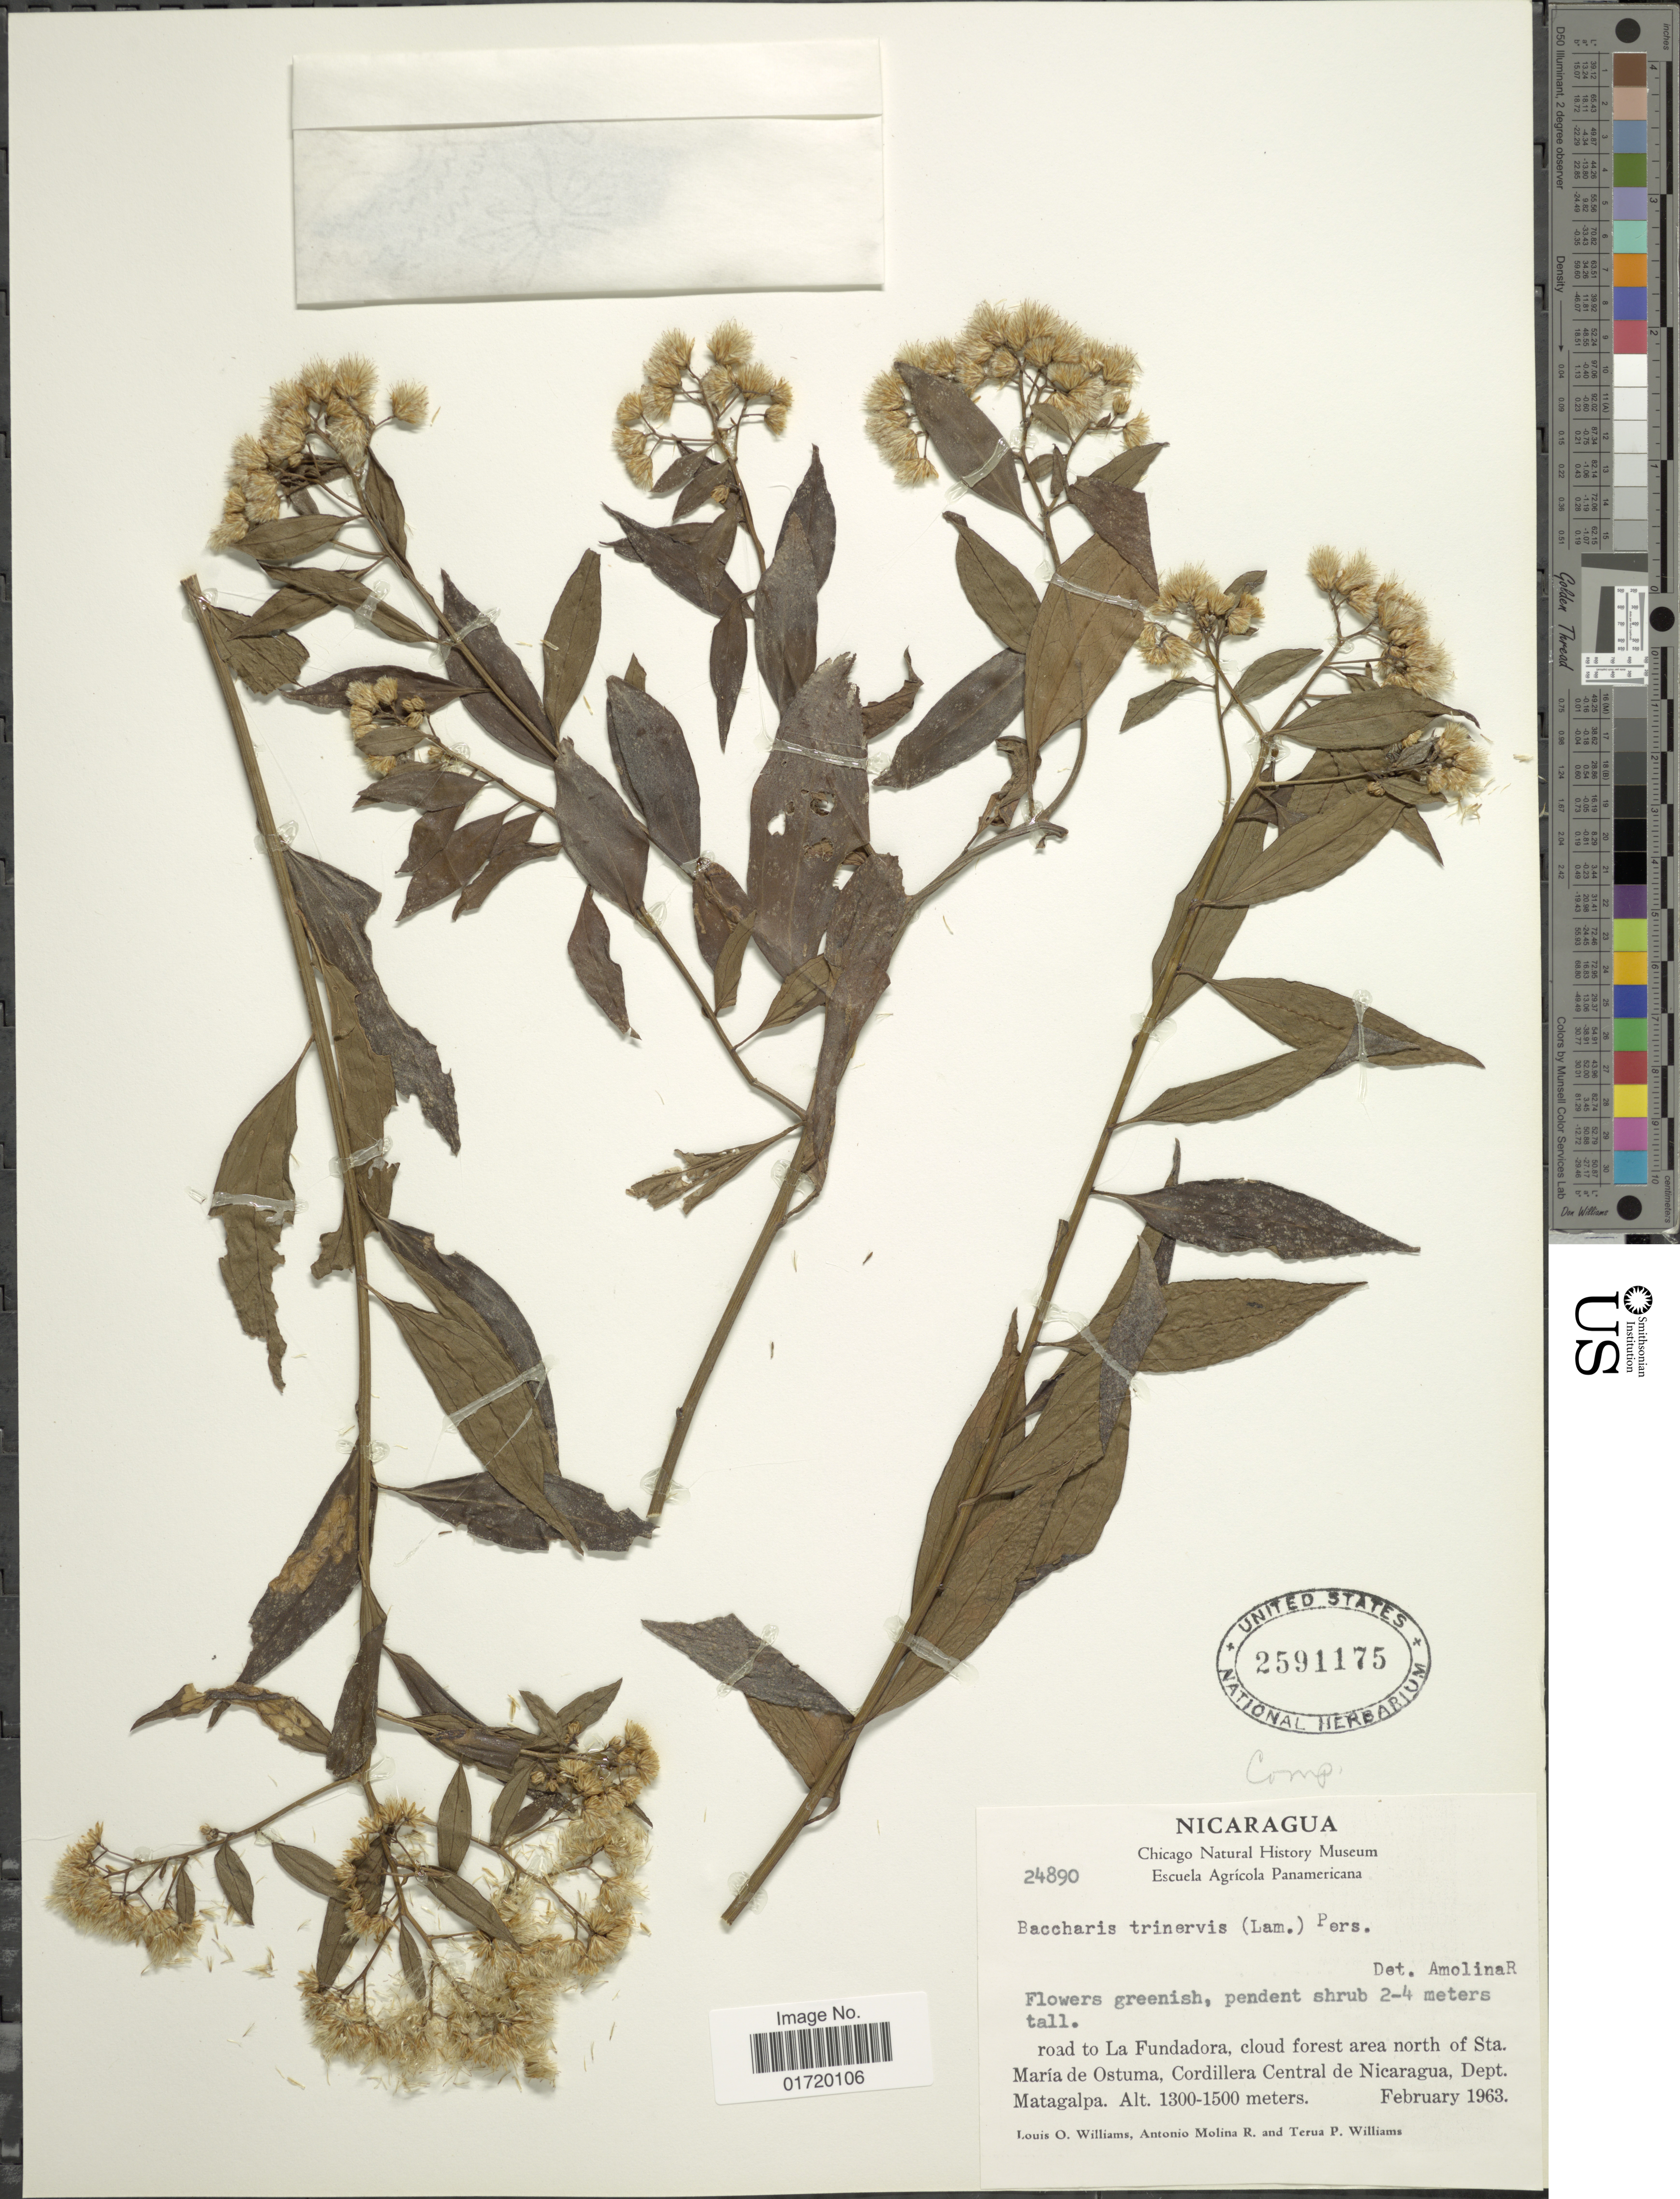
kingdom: Plantae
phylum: Tracheophyta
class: Magnoliopsida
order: Asterales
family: Asteraceae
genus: Baccharis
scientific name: Baccharis trinervis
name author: (Lam.) Pers.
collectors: L. O. Williams, A. Molina R. & T. P. Williams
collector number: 24890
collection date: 1963-02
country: Nicaragua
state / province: Matagalpa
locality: Road to La Fundadora, cloud forest area north of Sta. Maria de Ostuma, Cordillera Central de Nicaragua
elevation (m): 1300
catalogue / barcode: US 2591175